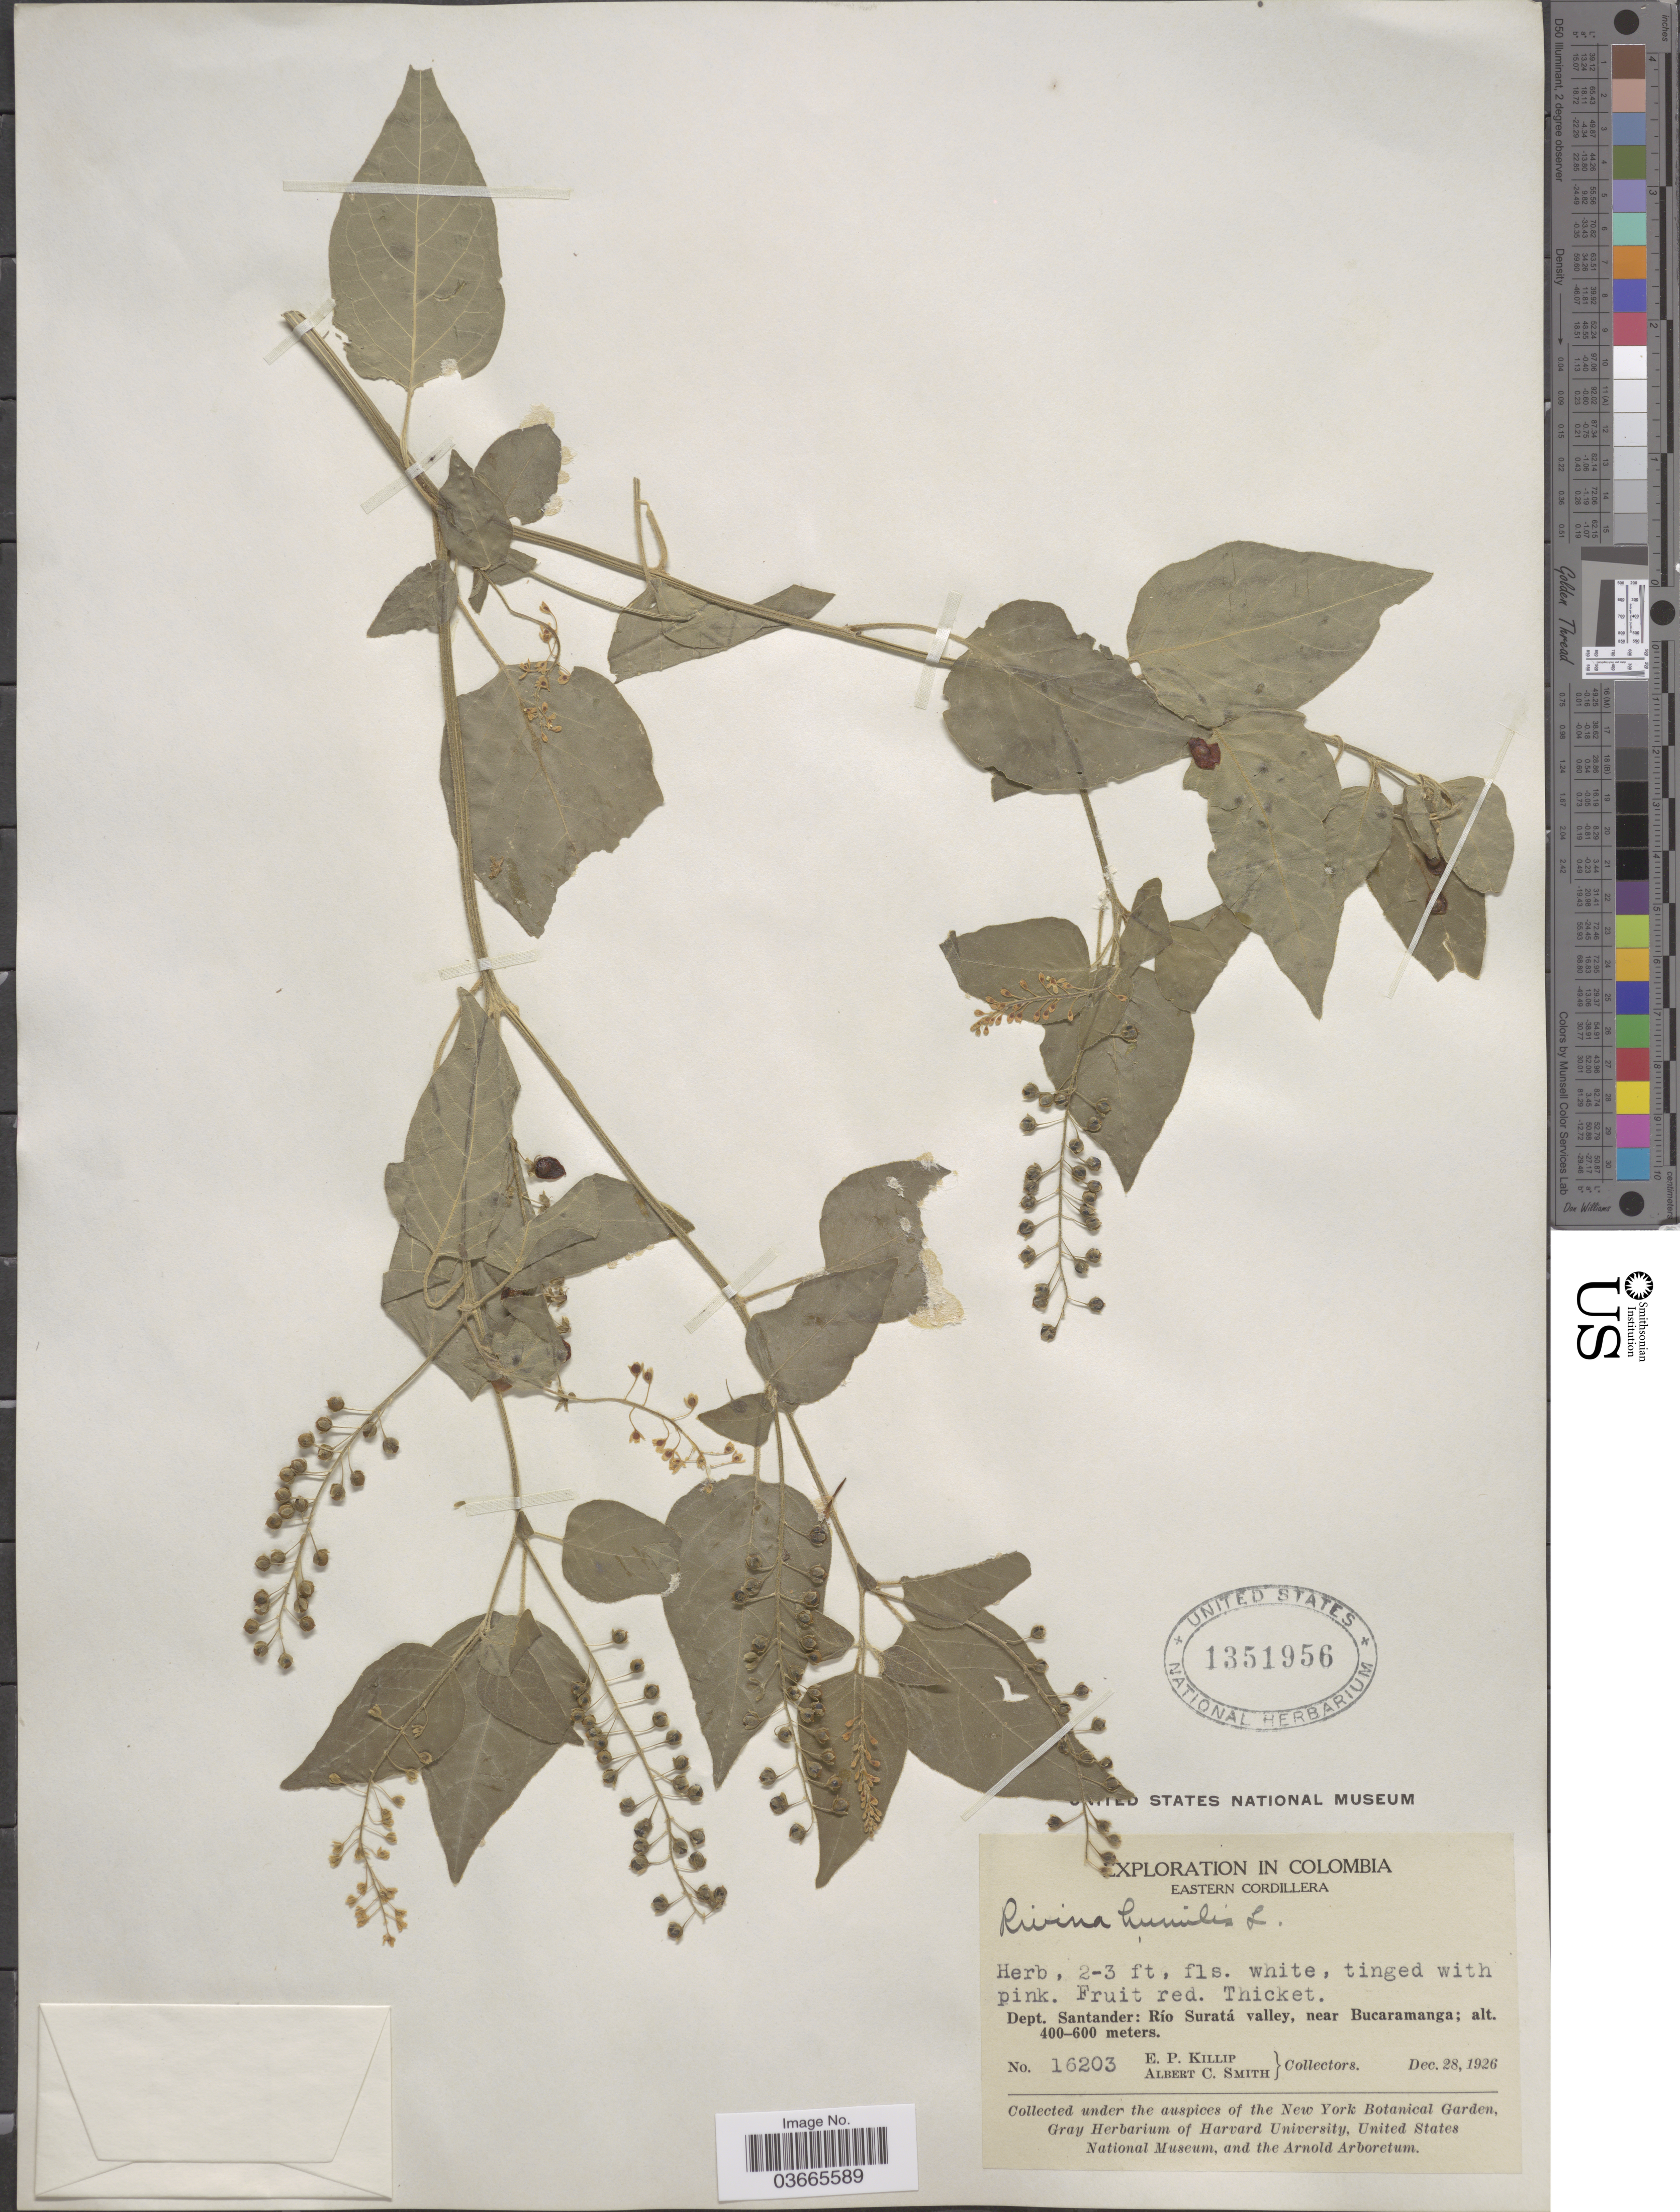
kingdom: Plantae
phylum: Tracheophyta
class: Magnoliopsida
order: Caryophyllales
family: Phytolaccaceae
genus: Rivina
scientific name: Rivina humilis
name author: L.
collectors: E. P. Killip & A. C. Smith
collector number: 16203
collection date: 1926-12-28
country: Colombia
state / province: Santander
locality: Eastern Cordillera. Dept. Santander: Río Suratá valley, near Bucaramanga.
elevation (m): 400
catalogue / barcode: US 1351956